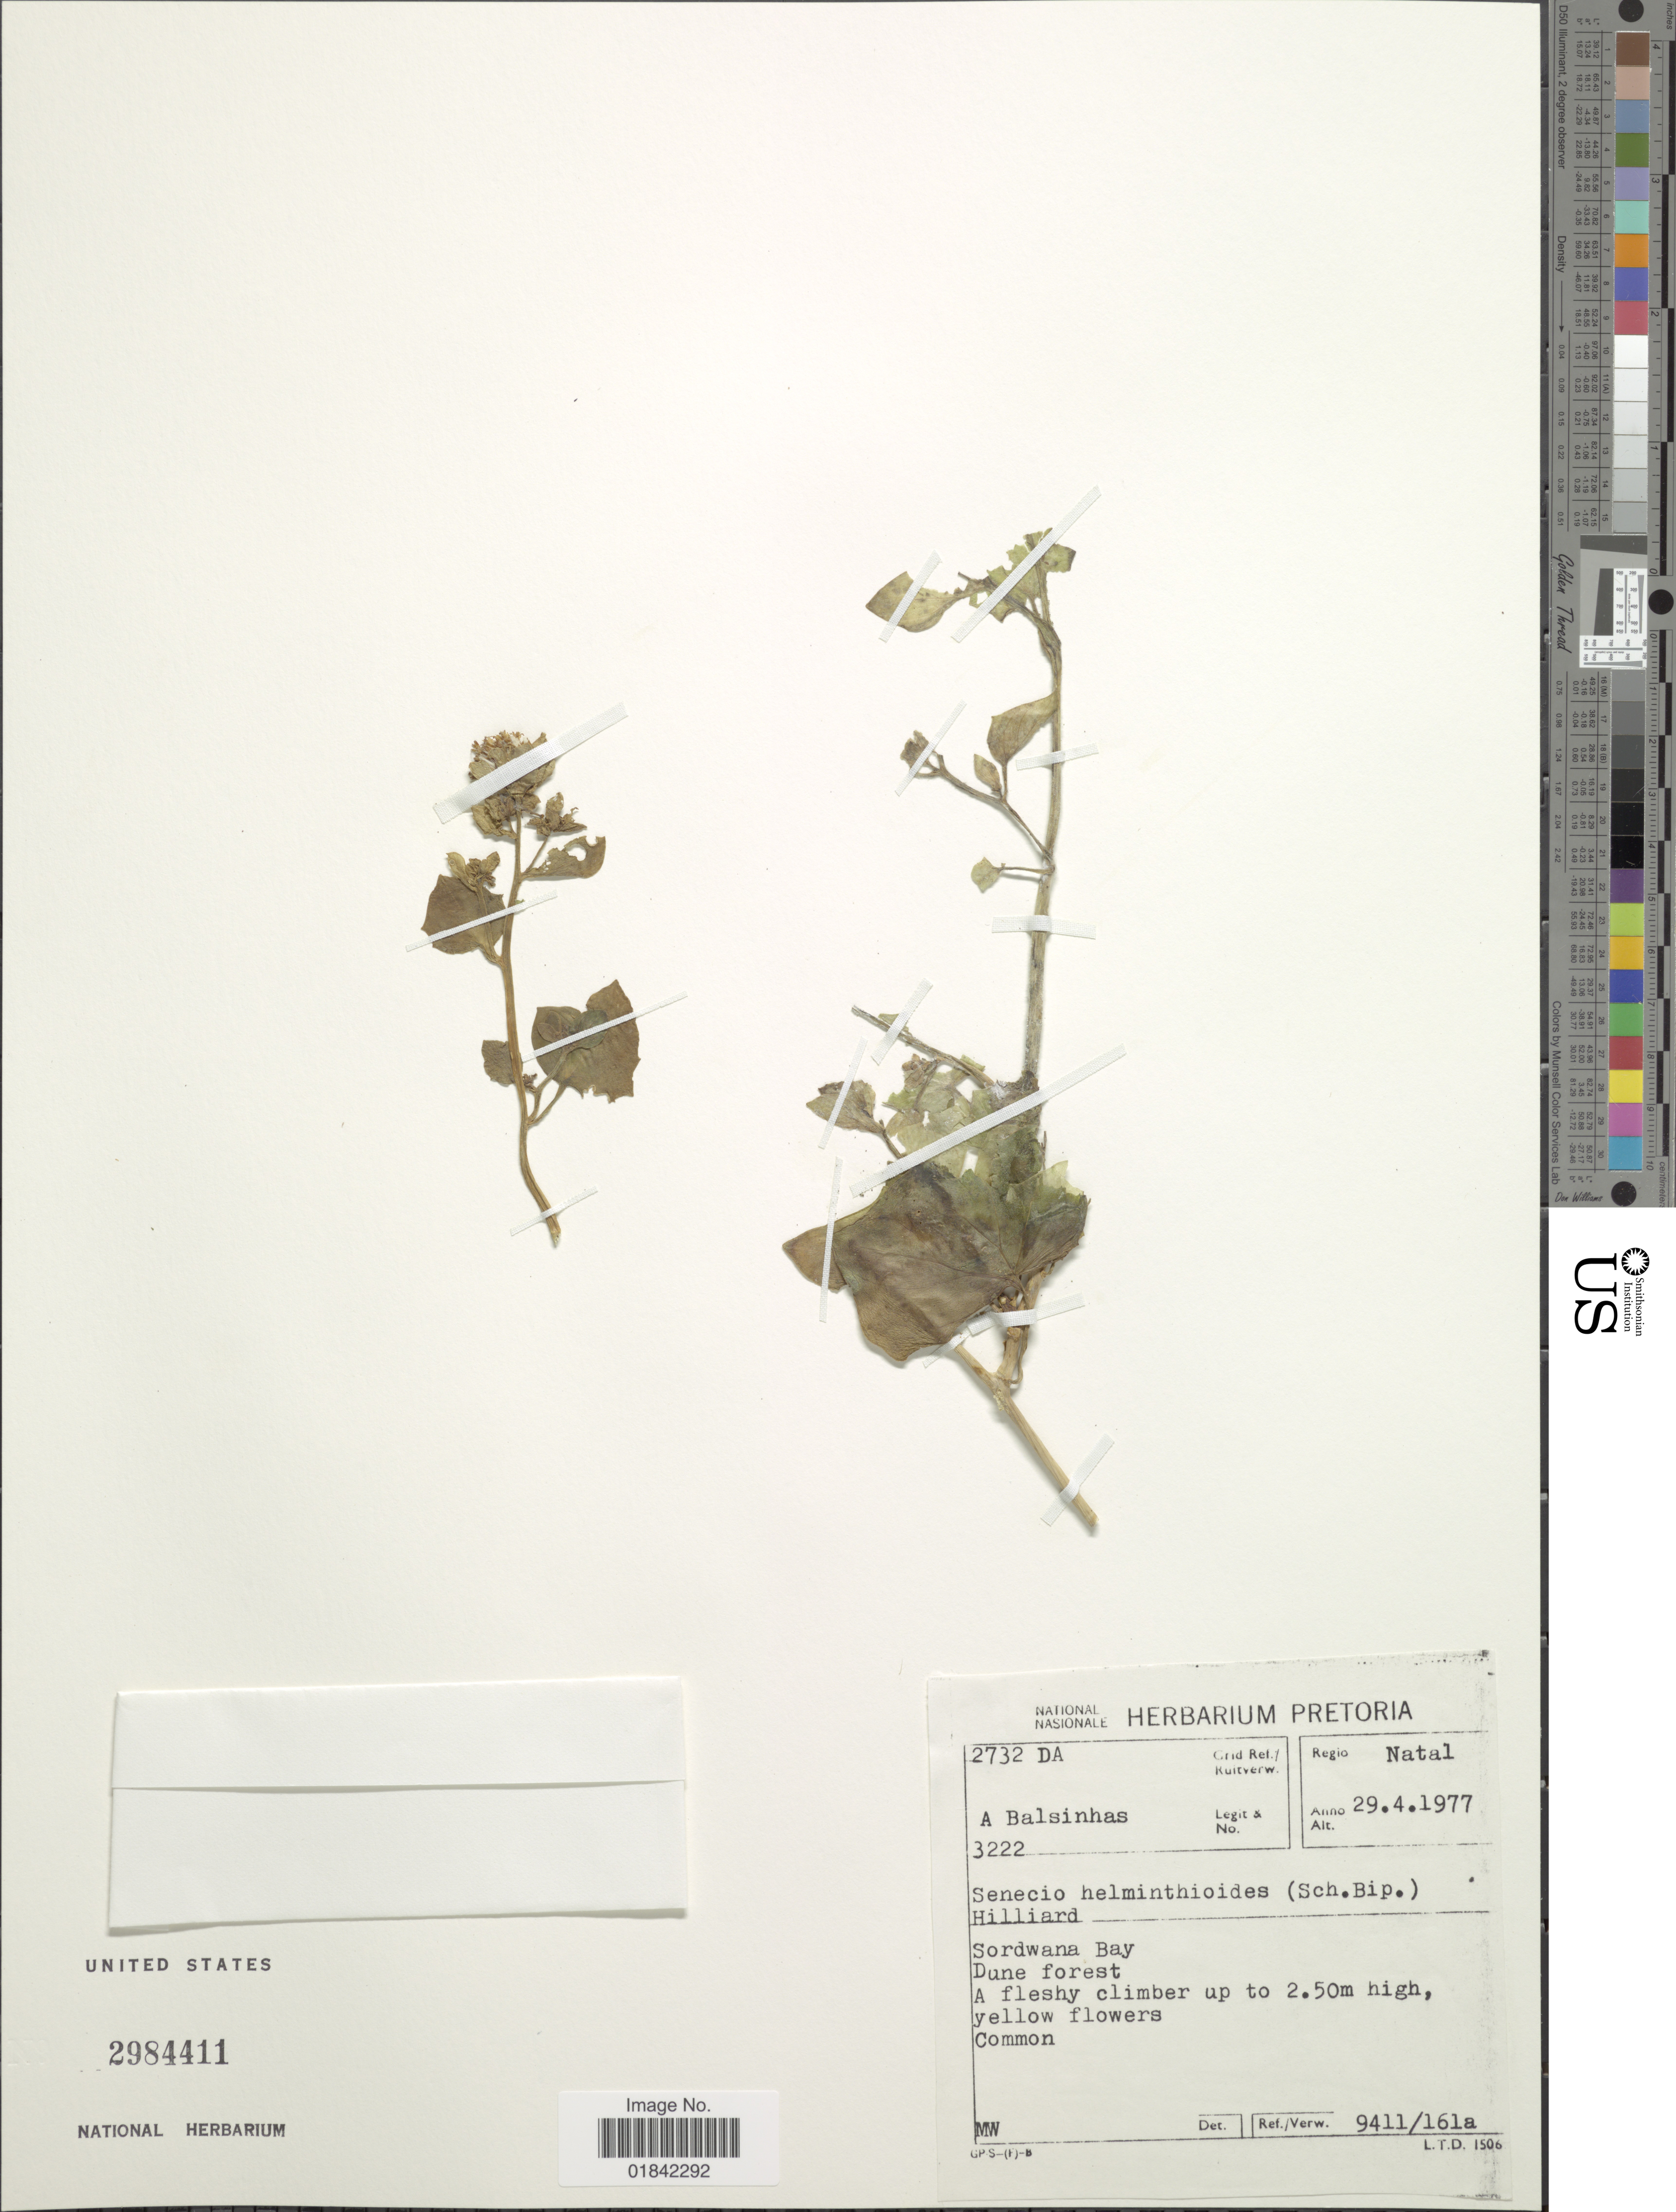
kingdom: Plantae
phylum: Tracheophyta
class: Magnoliopsida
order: Asterales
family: Asteraceae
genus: Senecio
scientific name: Senecio helminthioides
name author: (Sch. Bip.) Hilliard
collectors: A. A. Balsinhas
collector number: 3222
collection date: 1977-04-29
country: South Africa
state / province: KwaZulu-Natal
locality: Natal, Sordwana Bay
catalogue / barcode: US 2984411